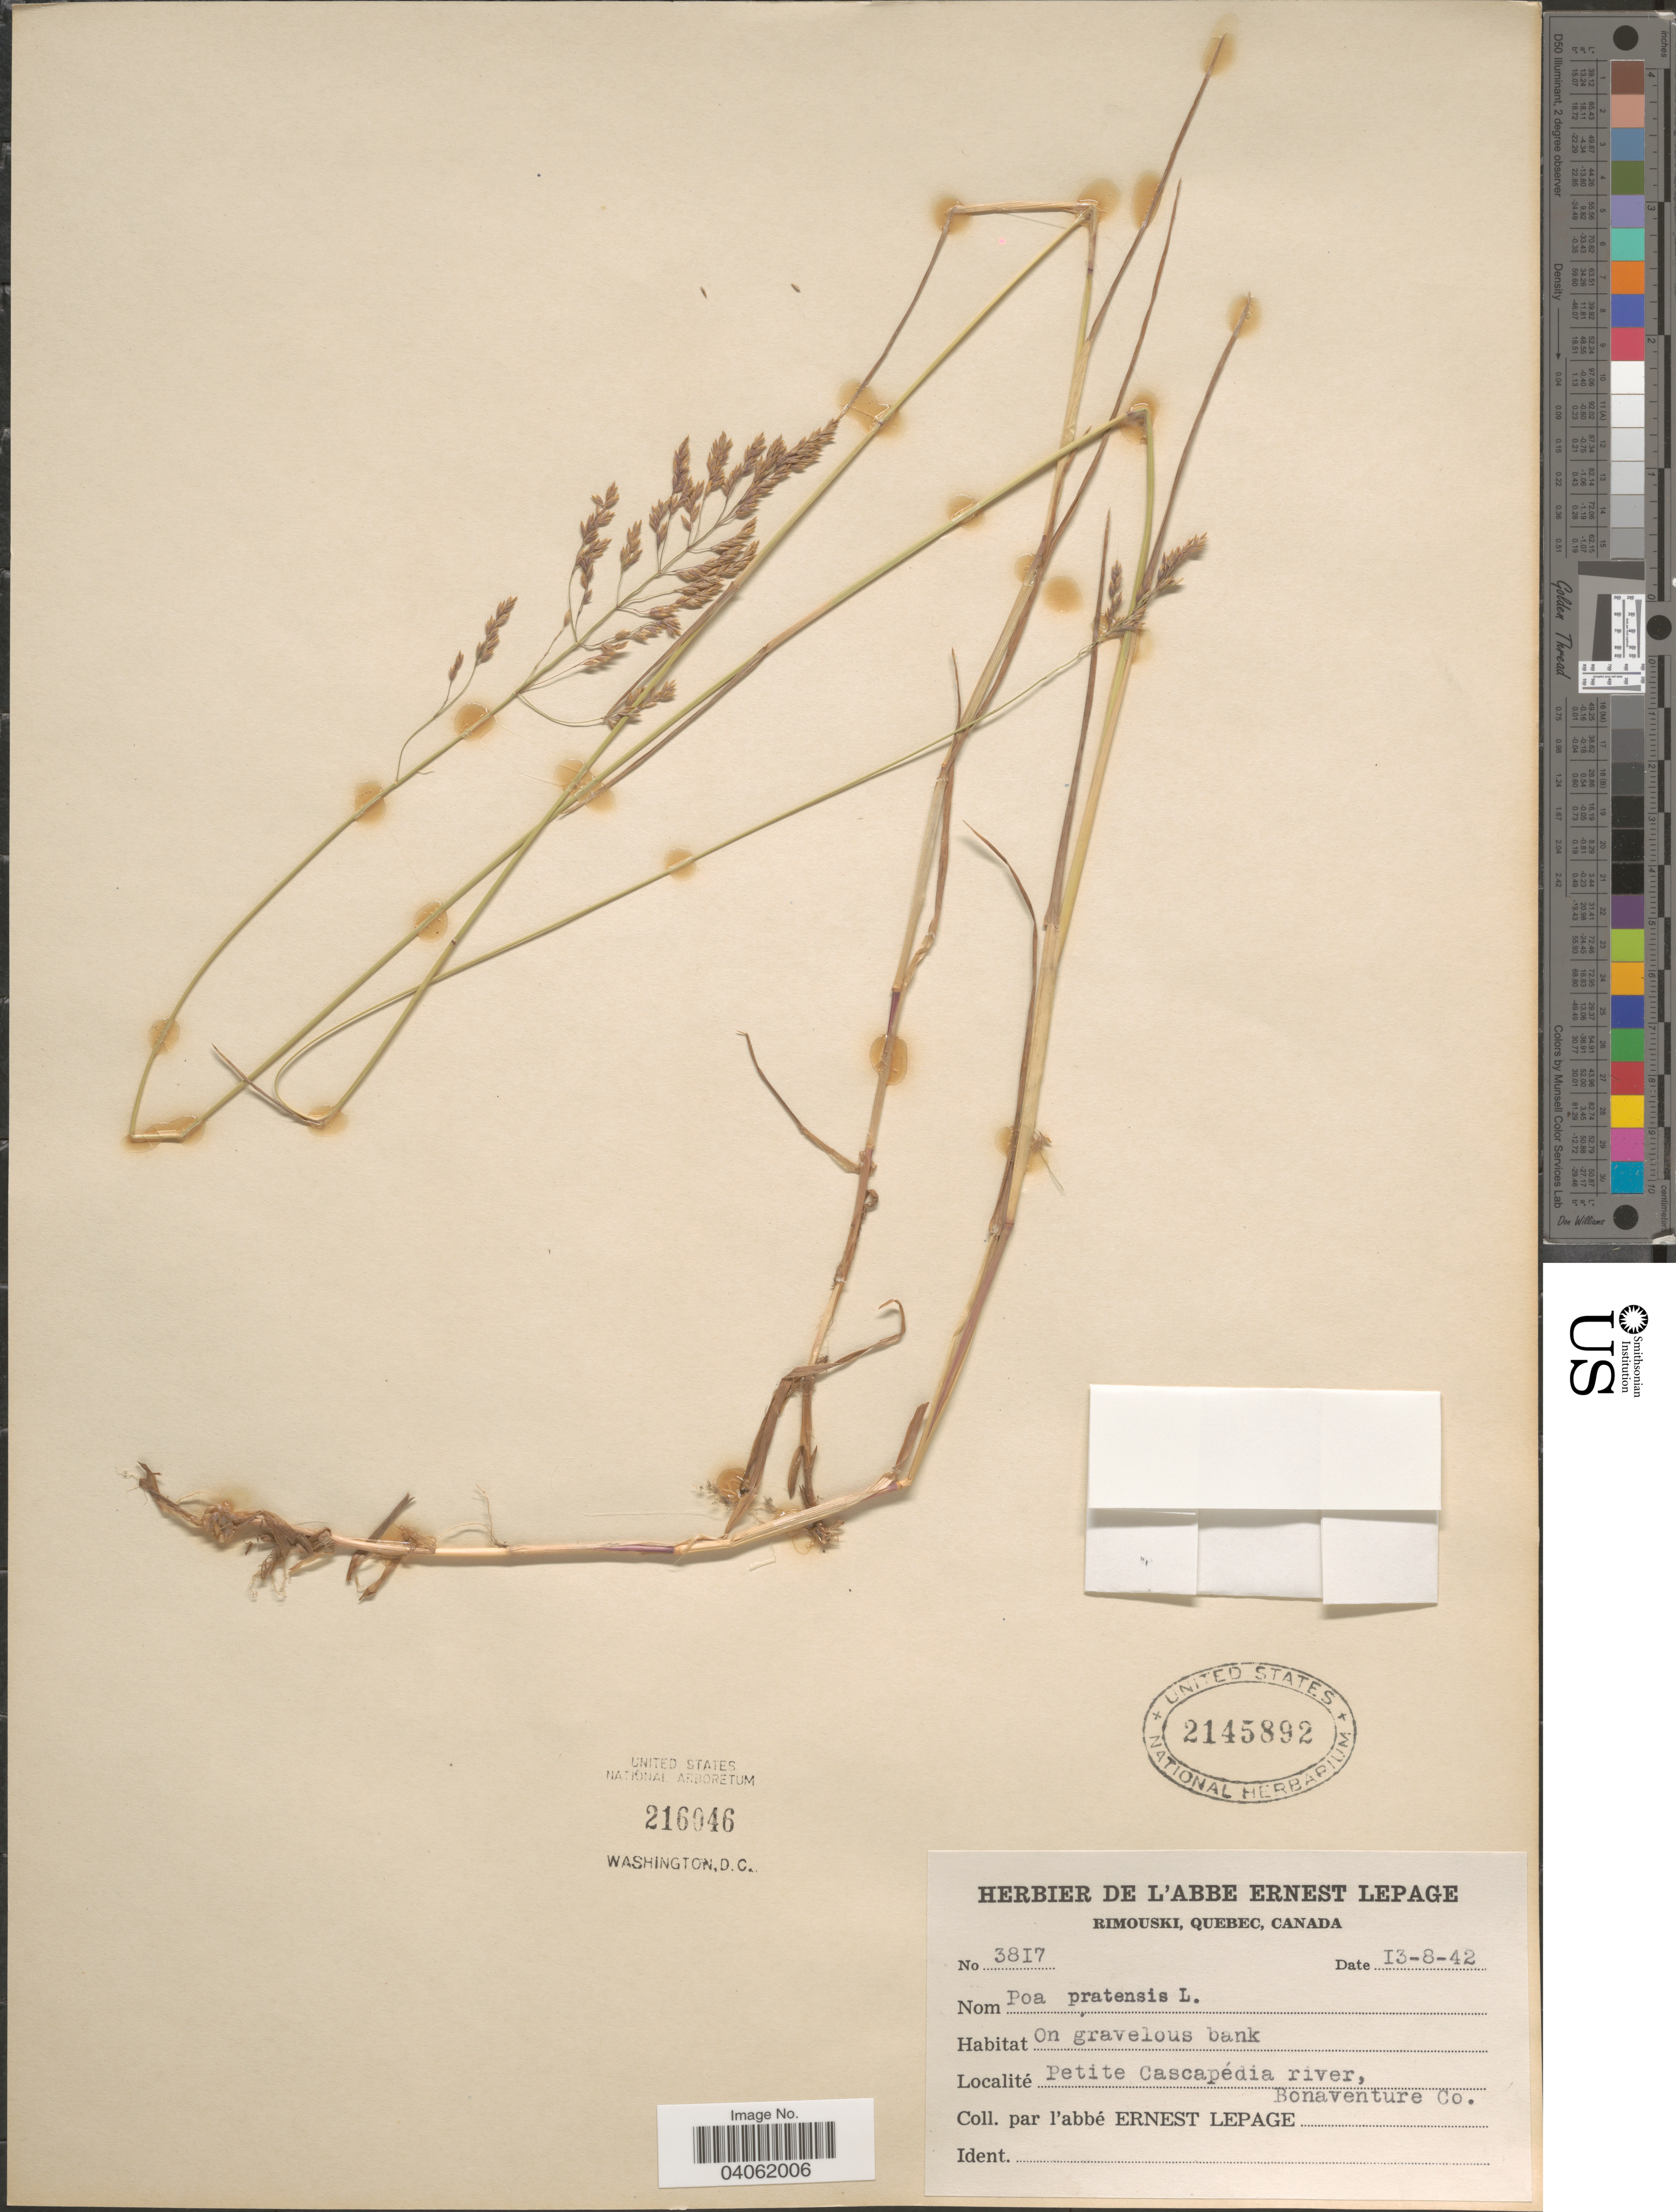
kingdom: Plantae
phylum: Tracheophyta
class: Liliopsida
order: Poales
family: Poaceae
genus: Poa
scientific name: Poa pratensis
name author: L.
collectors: E. Lepage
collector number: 3817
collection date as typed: Transcribed d/m/y: 13/8/42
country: Canada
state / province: Quebec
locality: Petite Cascapédia river, Bonaventure Co.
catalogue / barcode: US 2145892